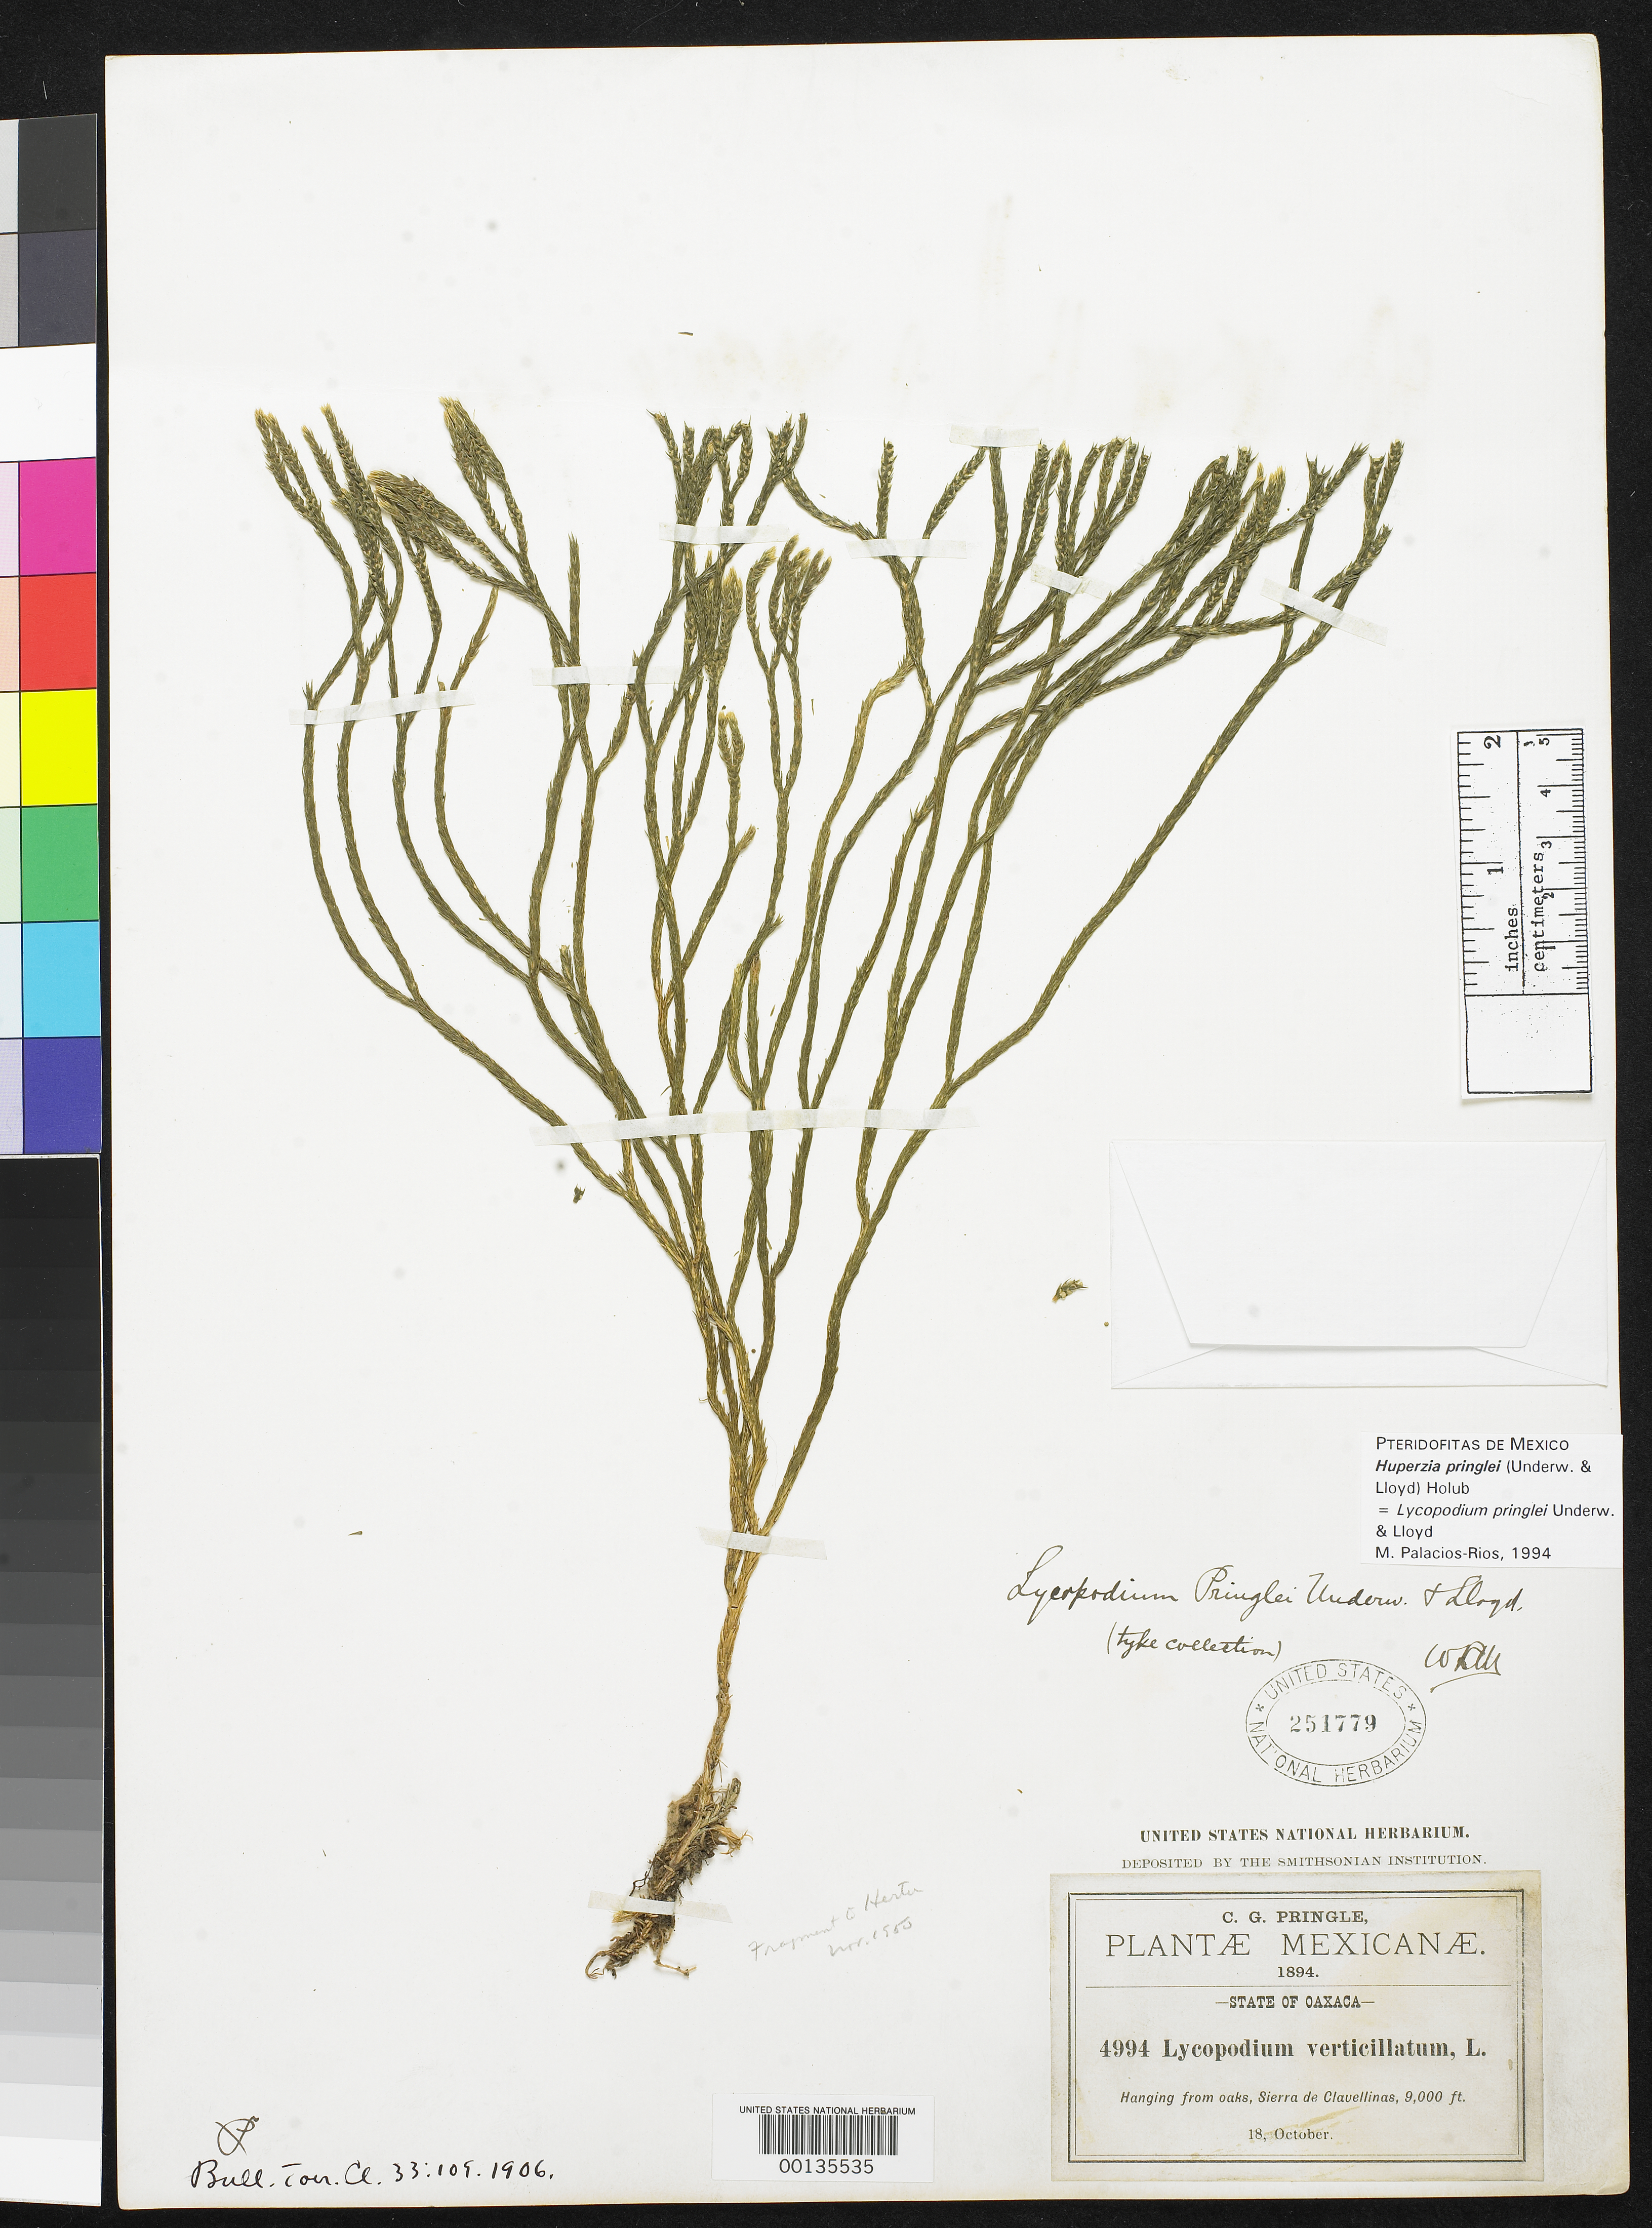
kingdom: Plantae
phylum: Tracheophyta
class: Lycopodiopsida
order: Lycopodiales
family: Lycopodiaceae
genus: Lycopodium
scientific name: Lycopodium pringlei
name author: Underw. & F.E. Lloyd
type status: Type Collection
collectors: C. G. Pringle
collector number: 4994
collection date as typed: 18 Oct 1894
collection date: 1894-10-18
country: Mexico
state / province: Oaxaca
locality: Sierra de Clavellian.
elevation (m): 2743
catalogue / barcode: US 251779